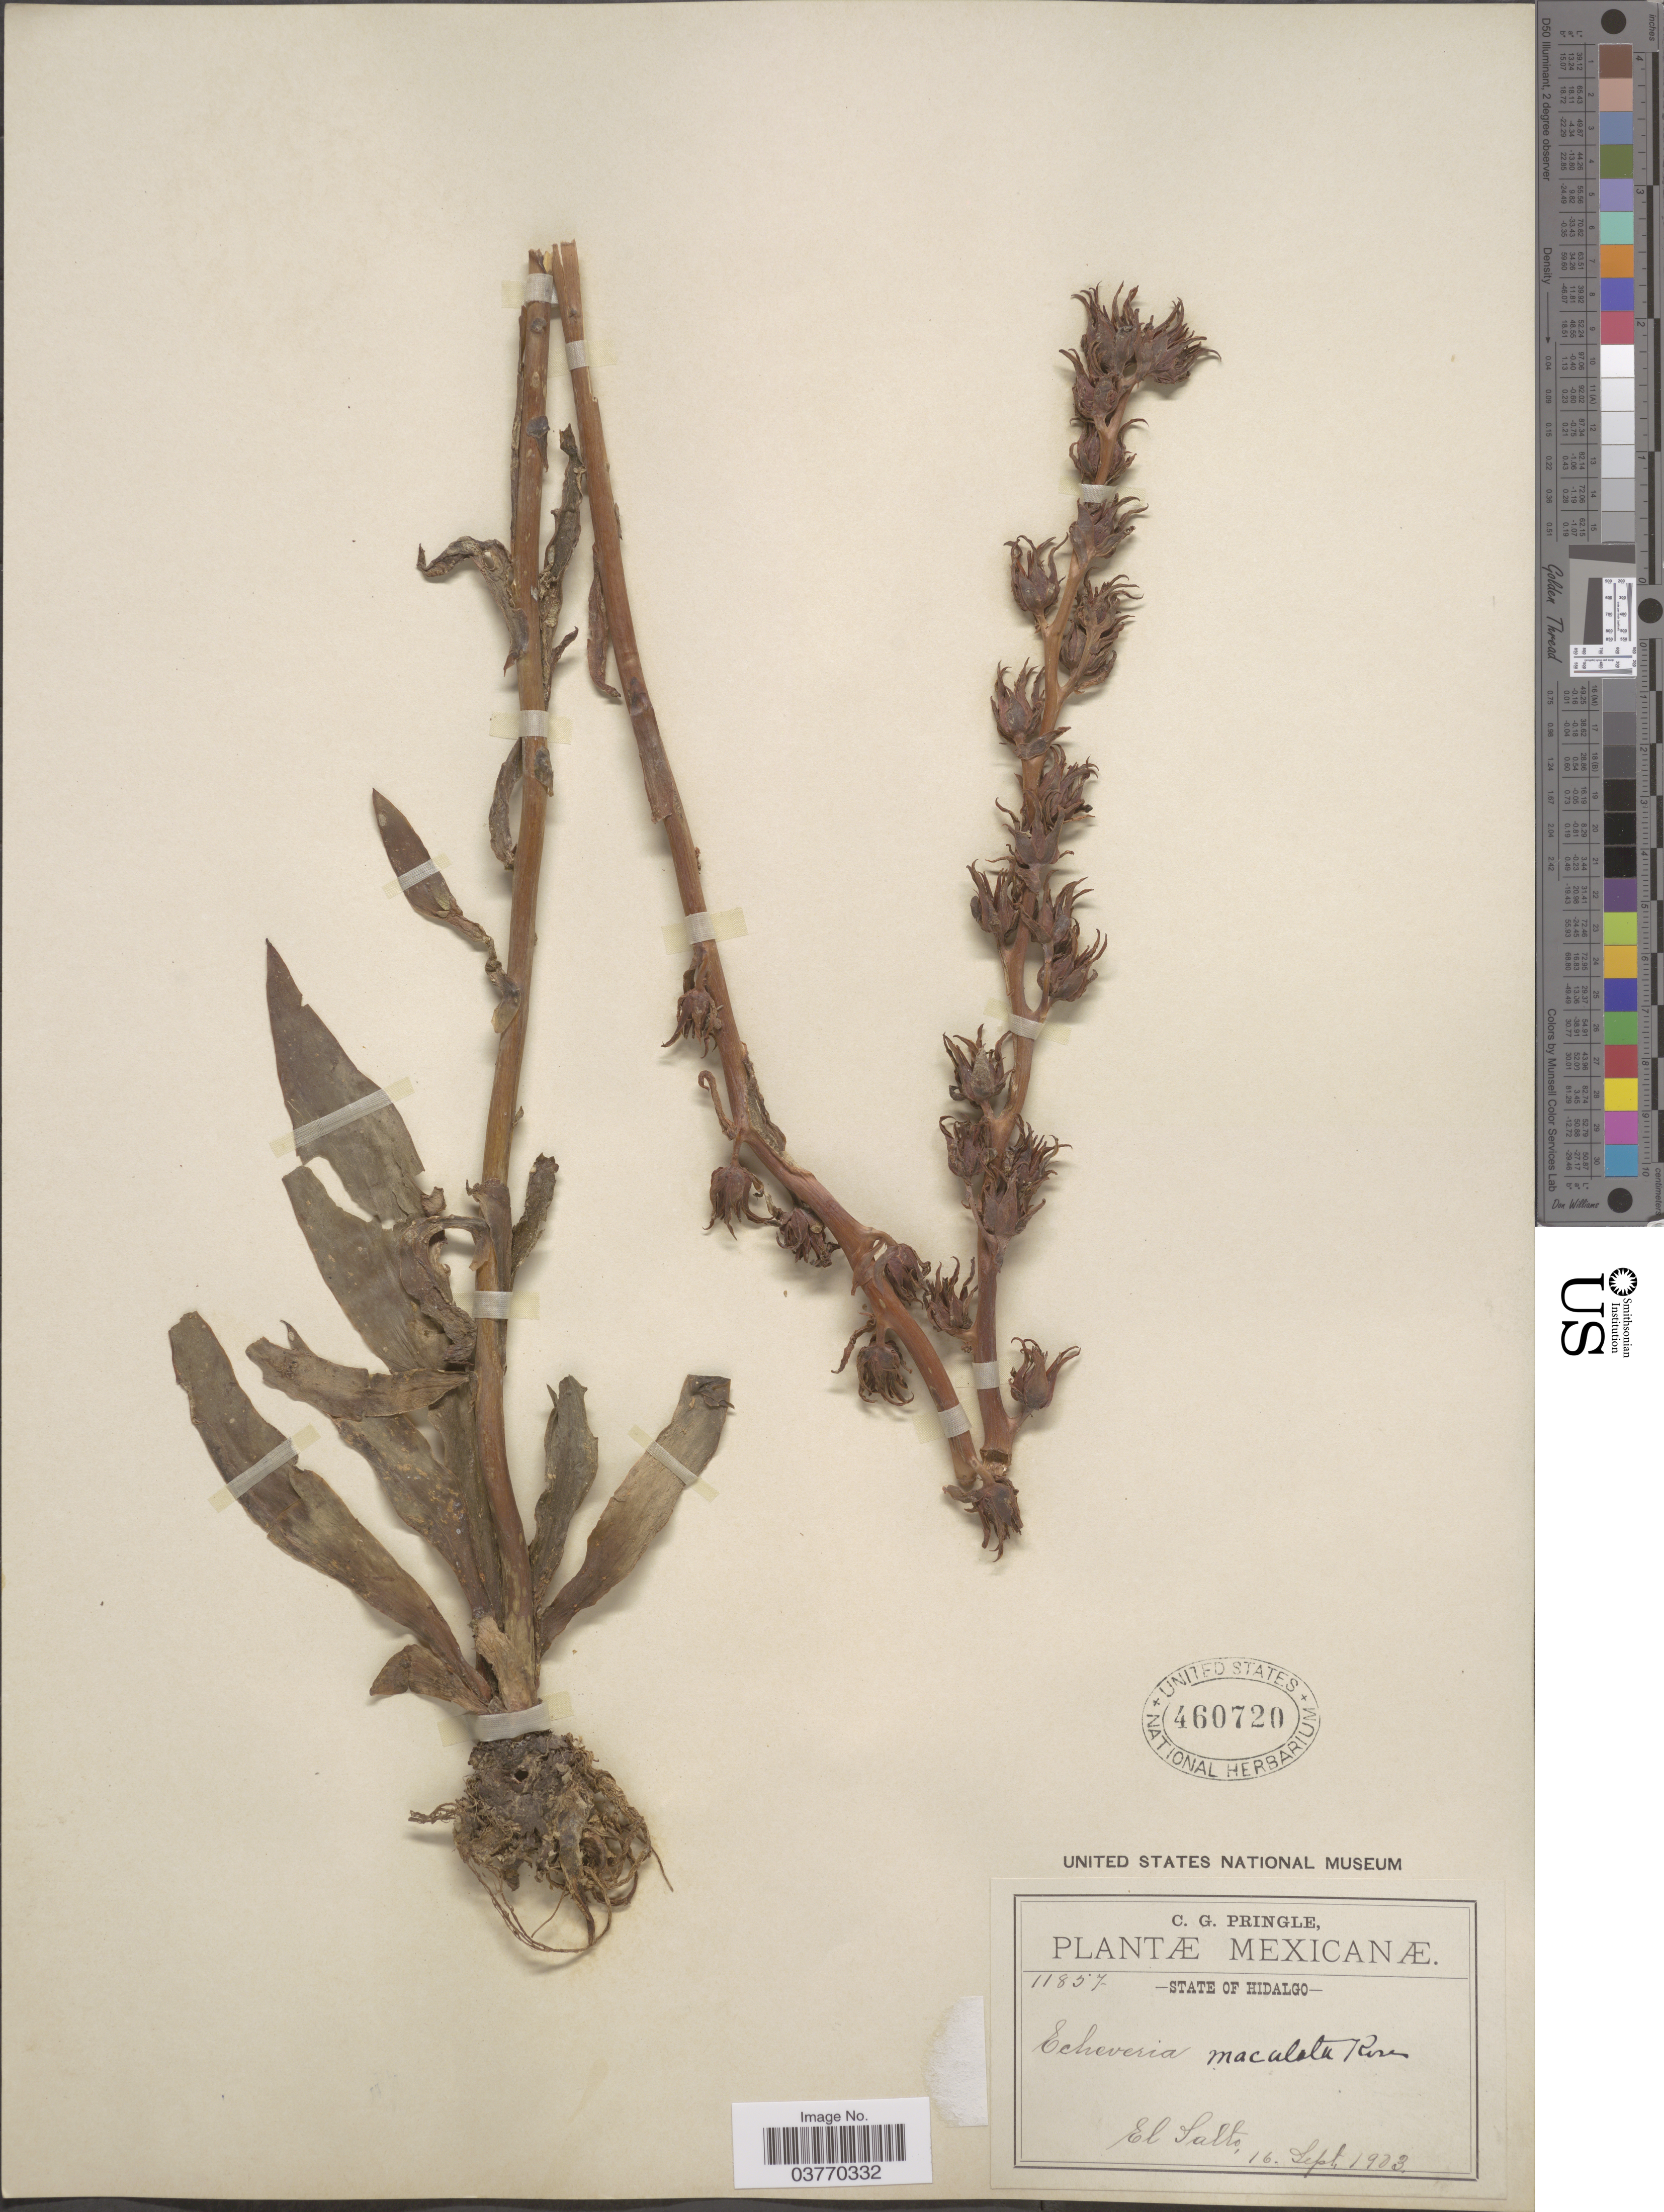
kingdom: Plantae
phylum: Tracheophyta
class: Magnoliopsida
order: Saxifragales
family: Crassulaceae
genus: Echeveria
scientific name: Echeveria maculata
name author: Rose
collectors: C. G. Pringle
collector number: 11857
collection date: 1903-09-16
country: Mexico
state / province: Hidalgo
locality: El Salto.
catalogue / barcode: US 460720